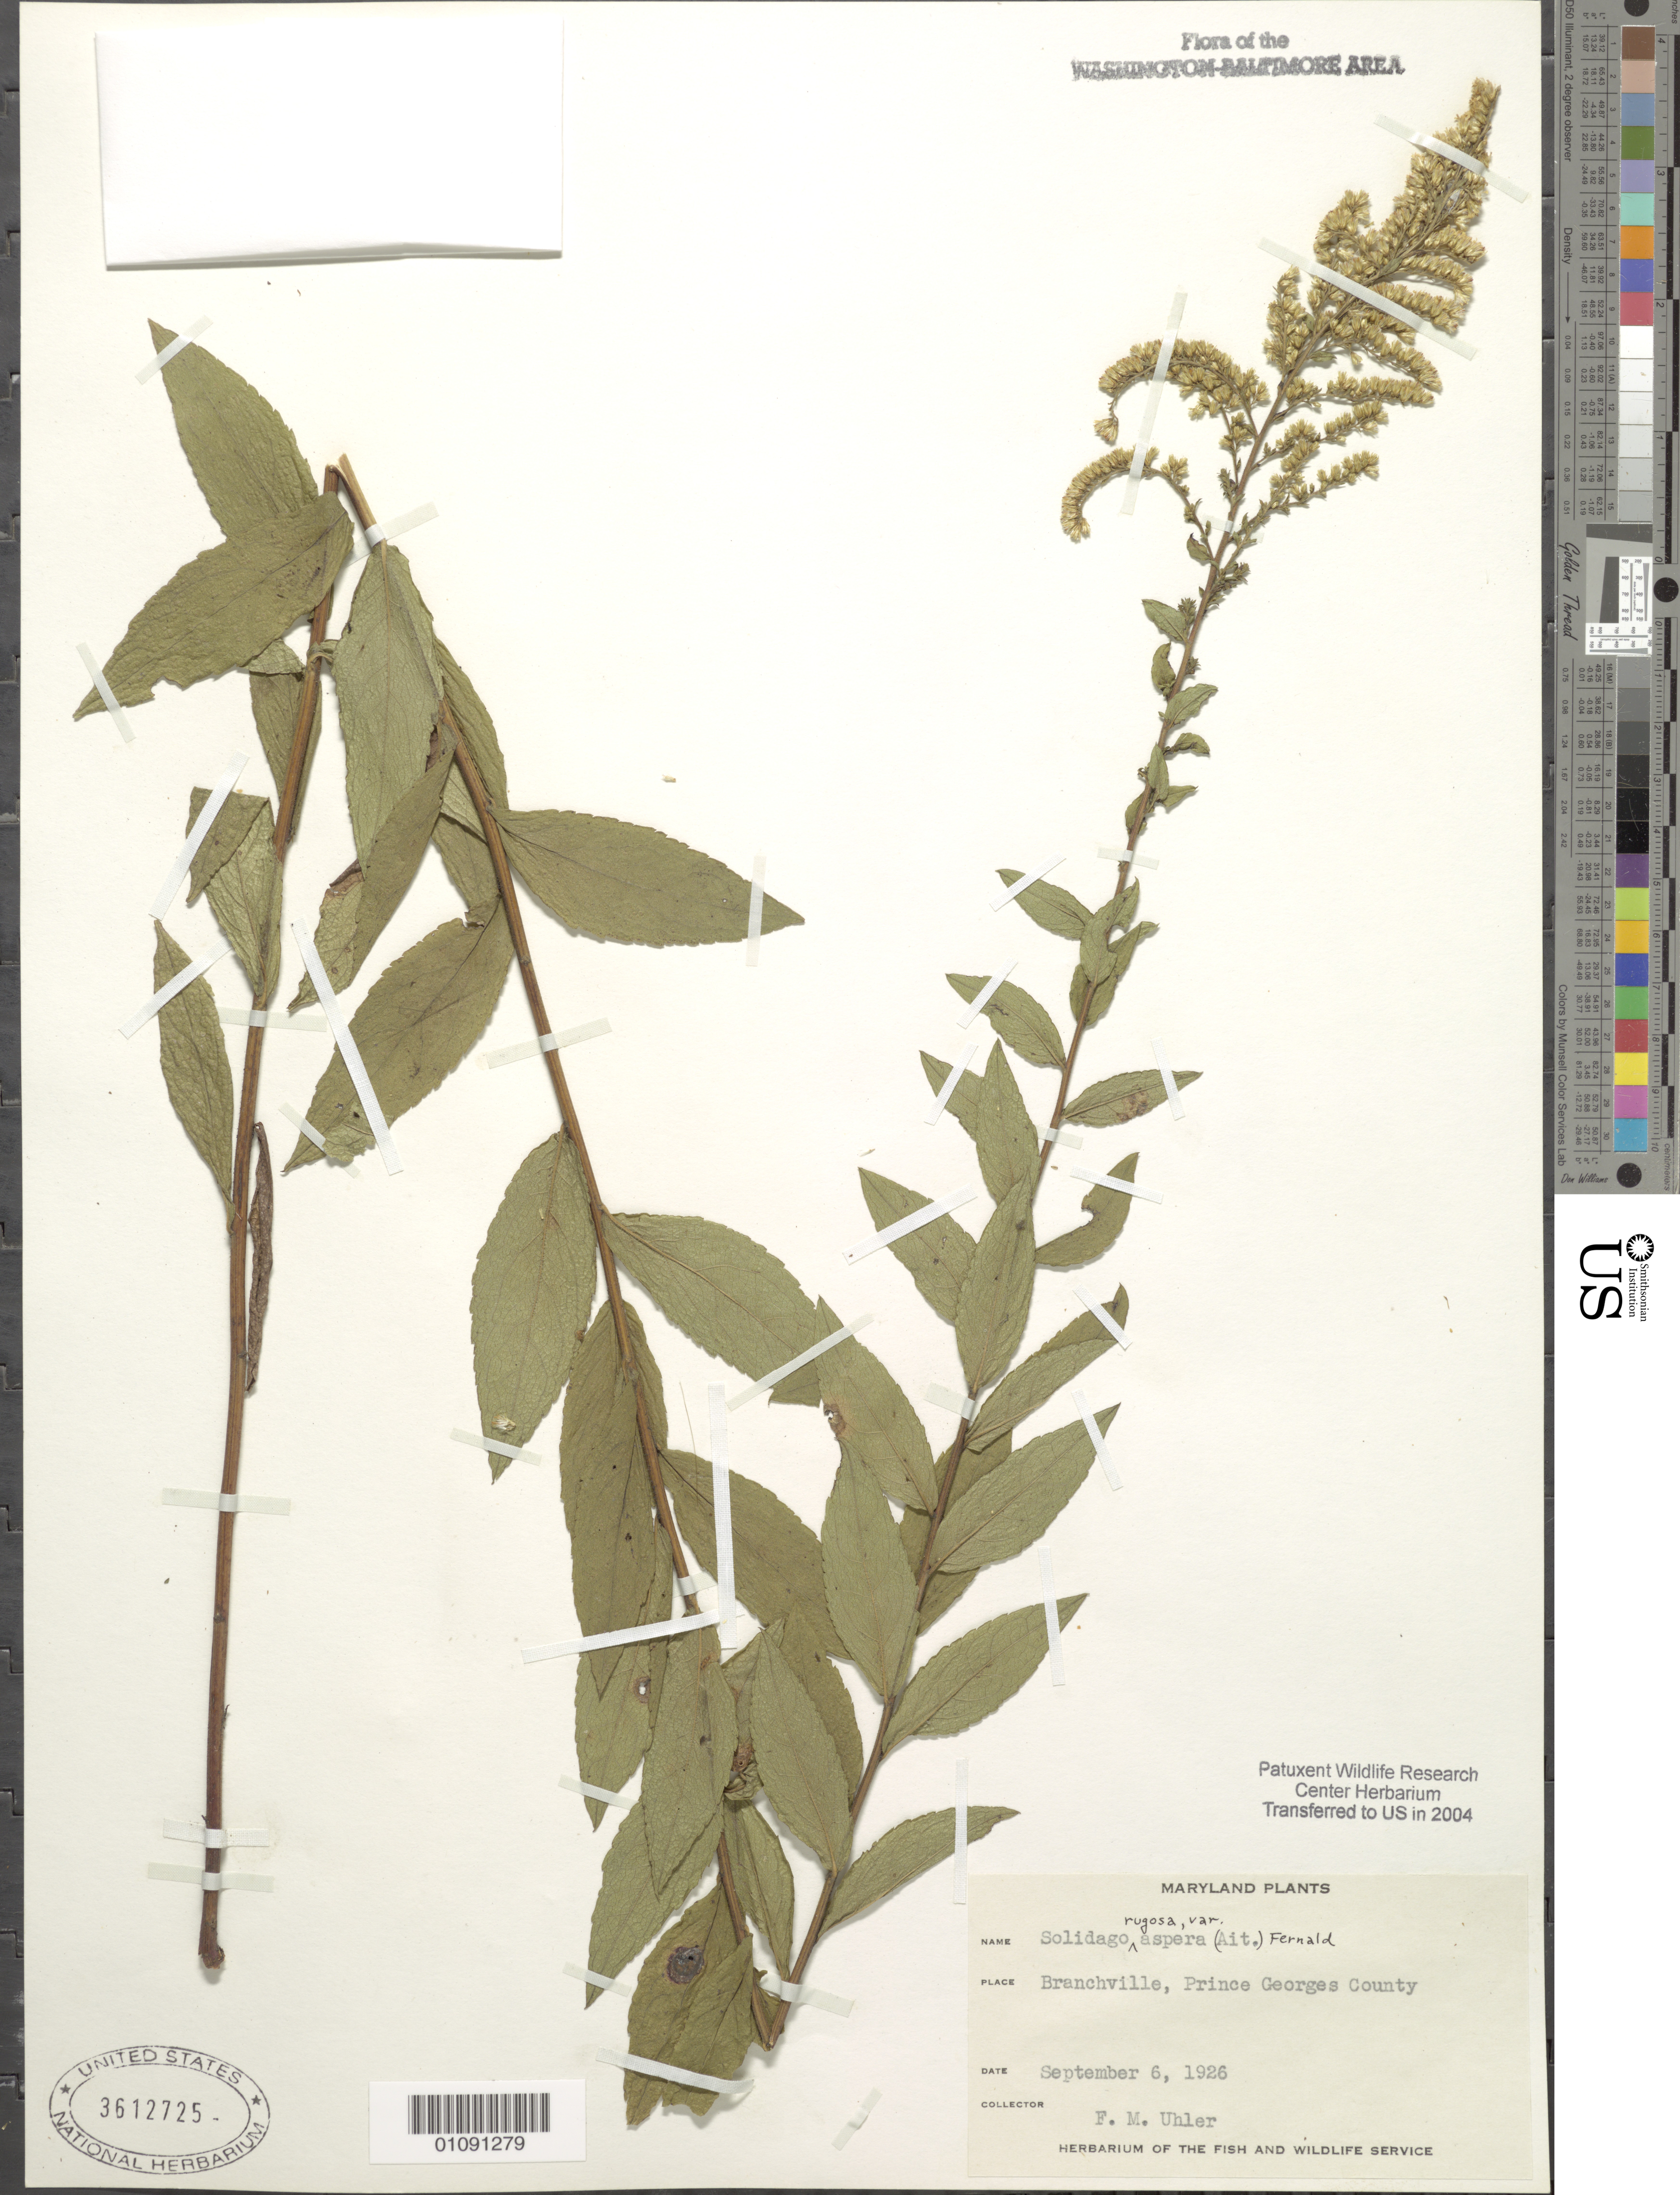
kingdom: Plantae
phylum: Tracheophyta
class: Magnoliopsida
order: Asterales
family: Asteraceae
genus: Solidago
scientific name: Solidago rugosa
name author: Mill.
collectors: F. M. Uhler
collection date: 1926-09-06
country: United States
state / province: Maryland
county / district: Prince George's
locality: Branchville.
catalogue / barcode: US 3612725